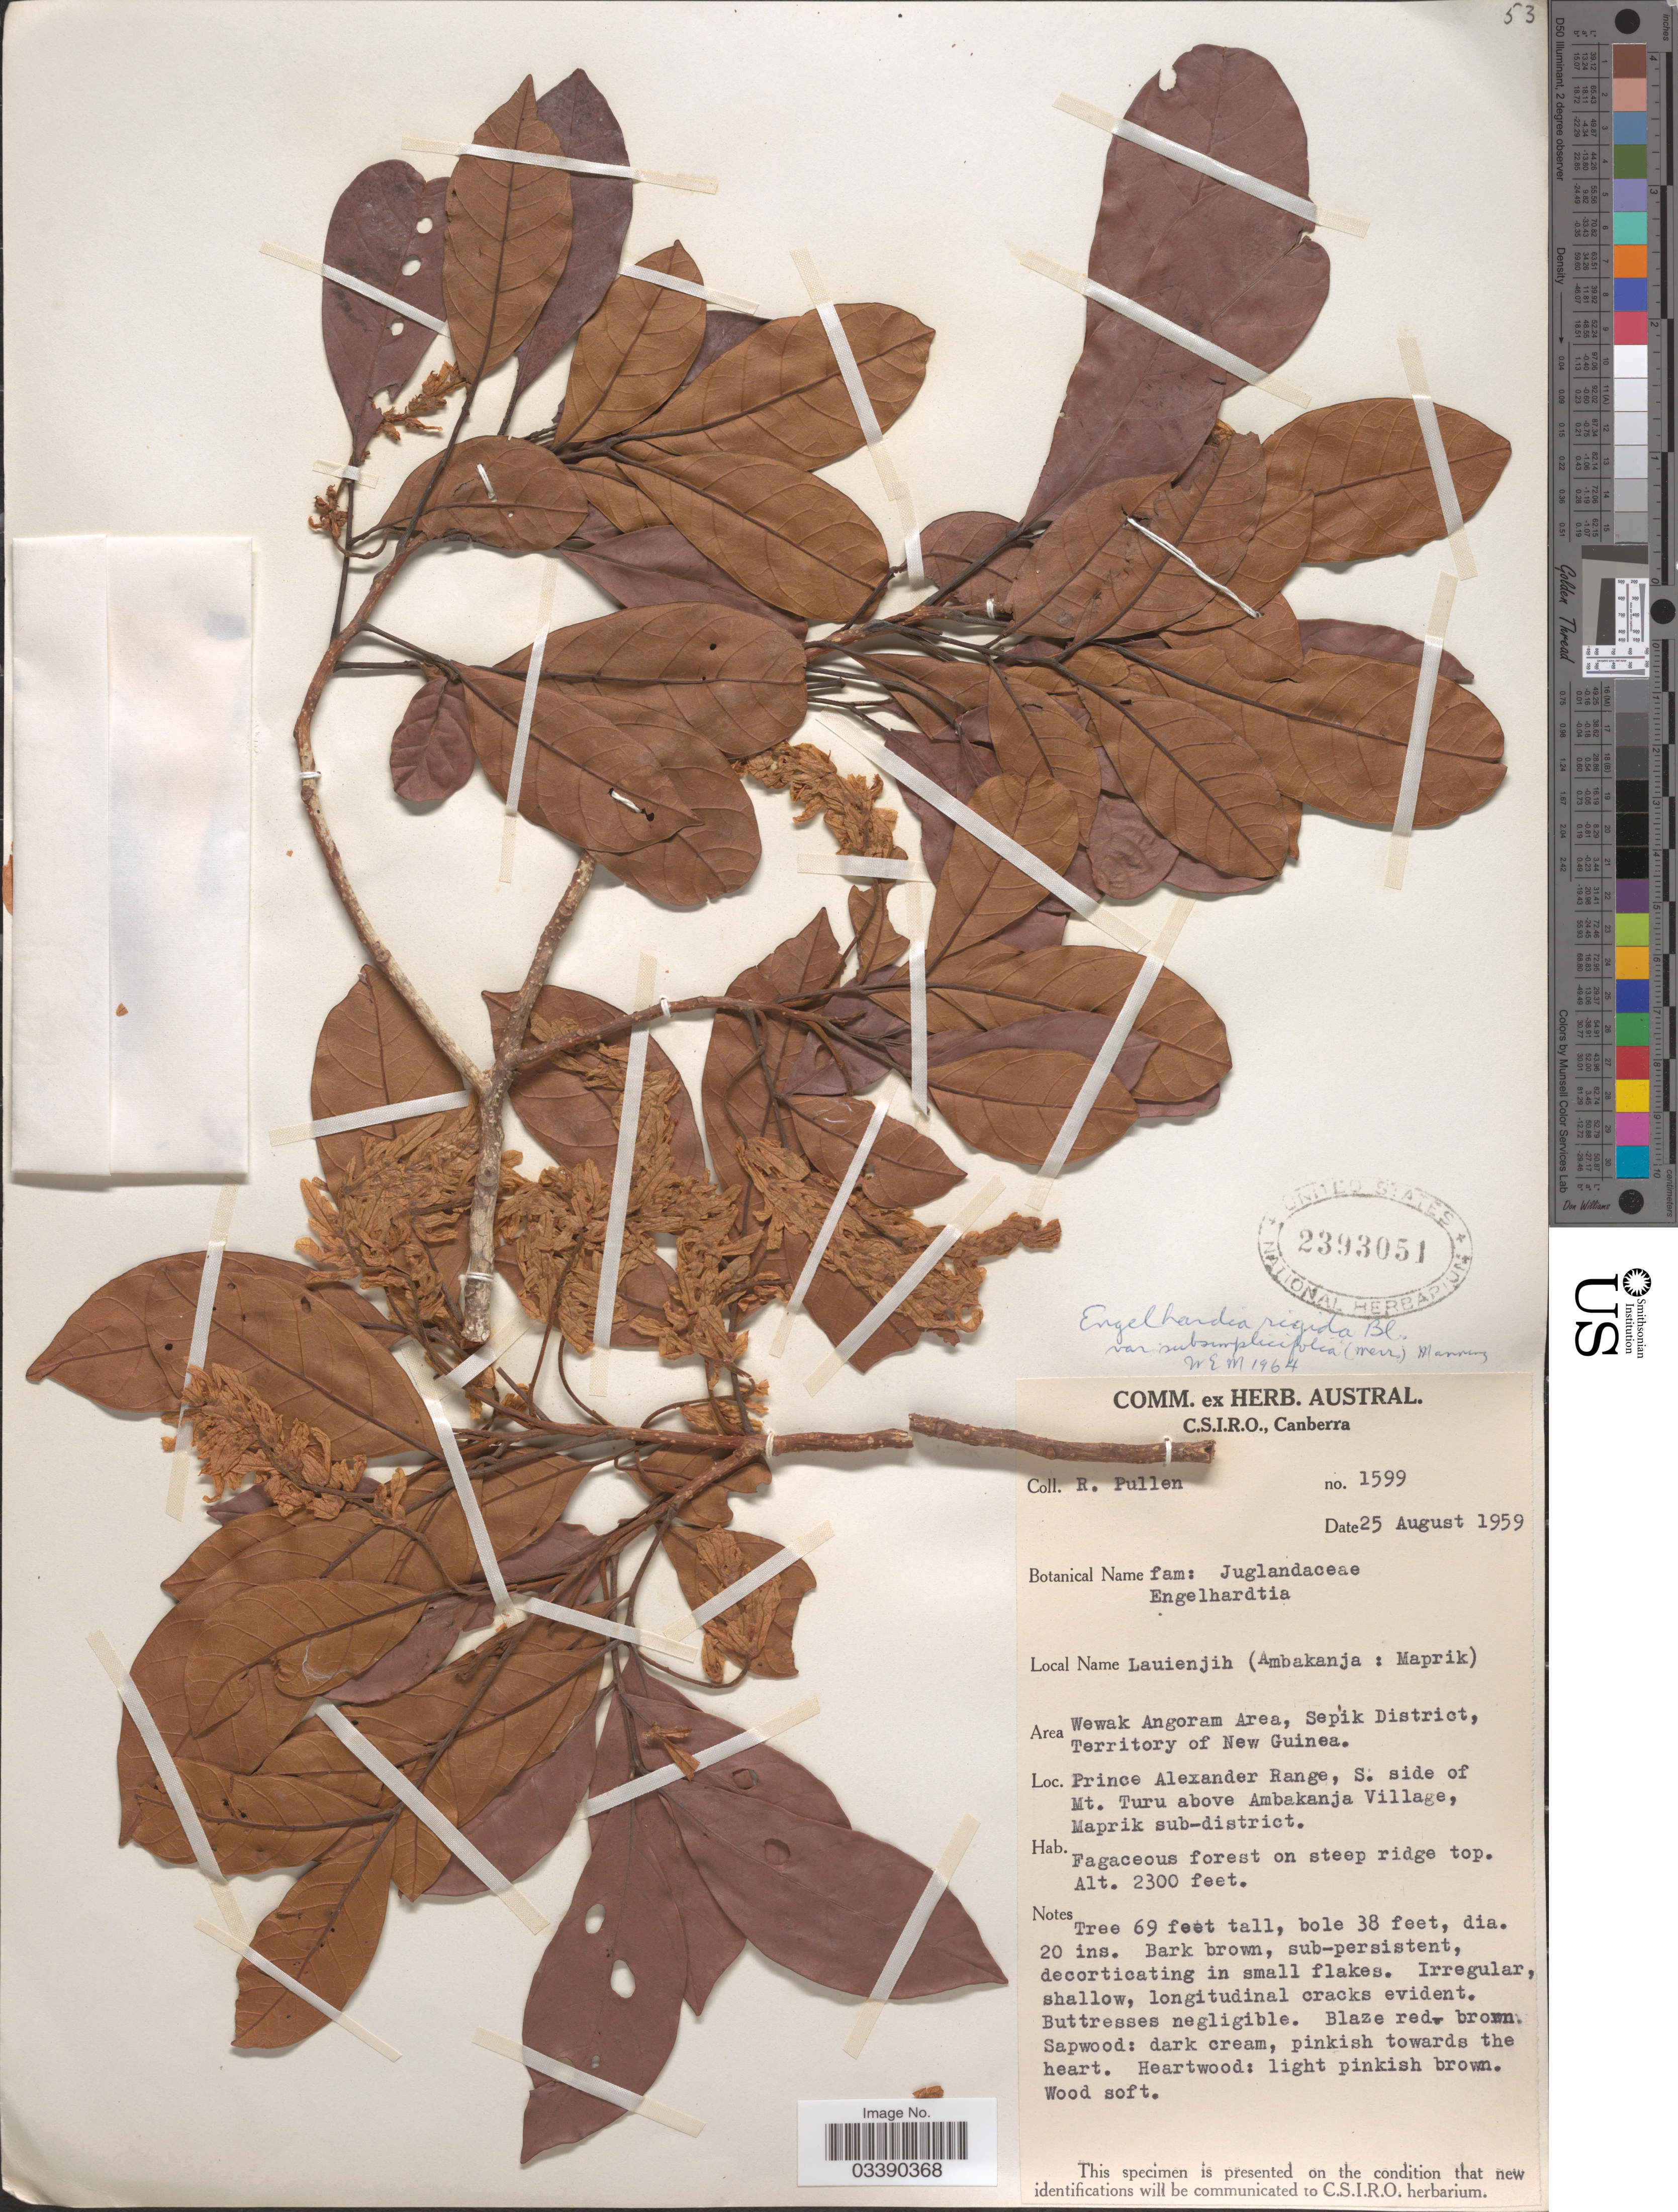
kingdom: Plantae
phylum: Tracheophyta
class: Magnoliopsida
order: Fagales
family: Juglandaceae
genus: Engelhardia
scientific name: Engelhardia rigida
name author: Blume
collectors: R. Pullen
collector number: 1599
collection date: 1959-08-25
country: Papua New Guinea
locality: Area Wewak Angoram Area, Sep'ik District, Territory of New Guinea. Prince Alexander Range, S. side of Mt. Turu above Ambakanja Village, Maprik sub-district.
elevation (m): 701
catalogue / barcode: US 2393051